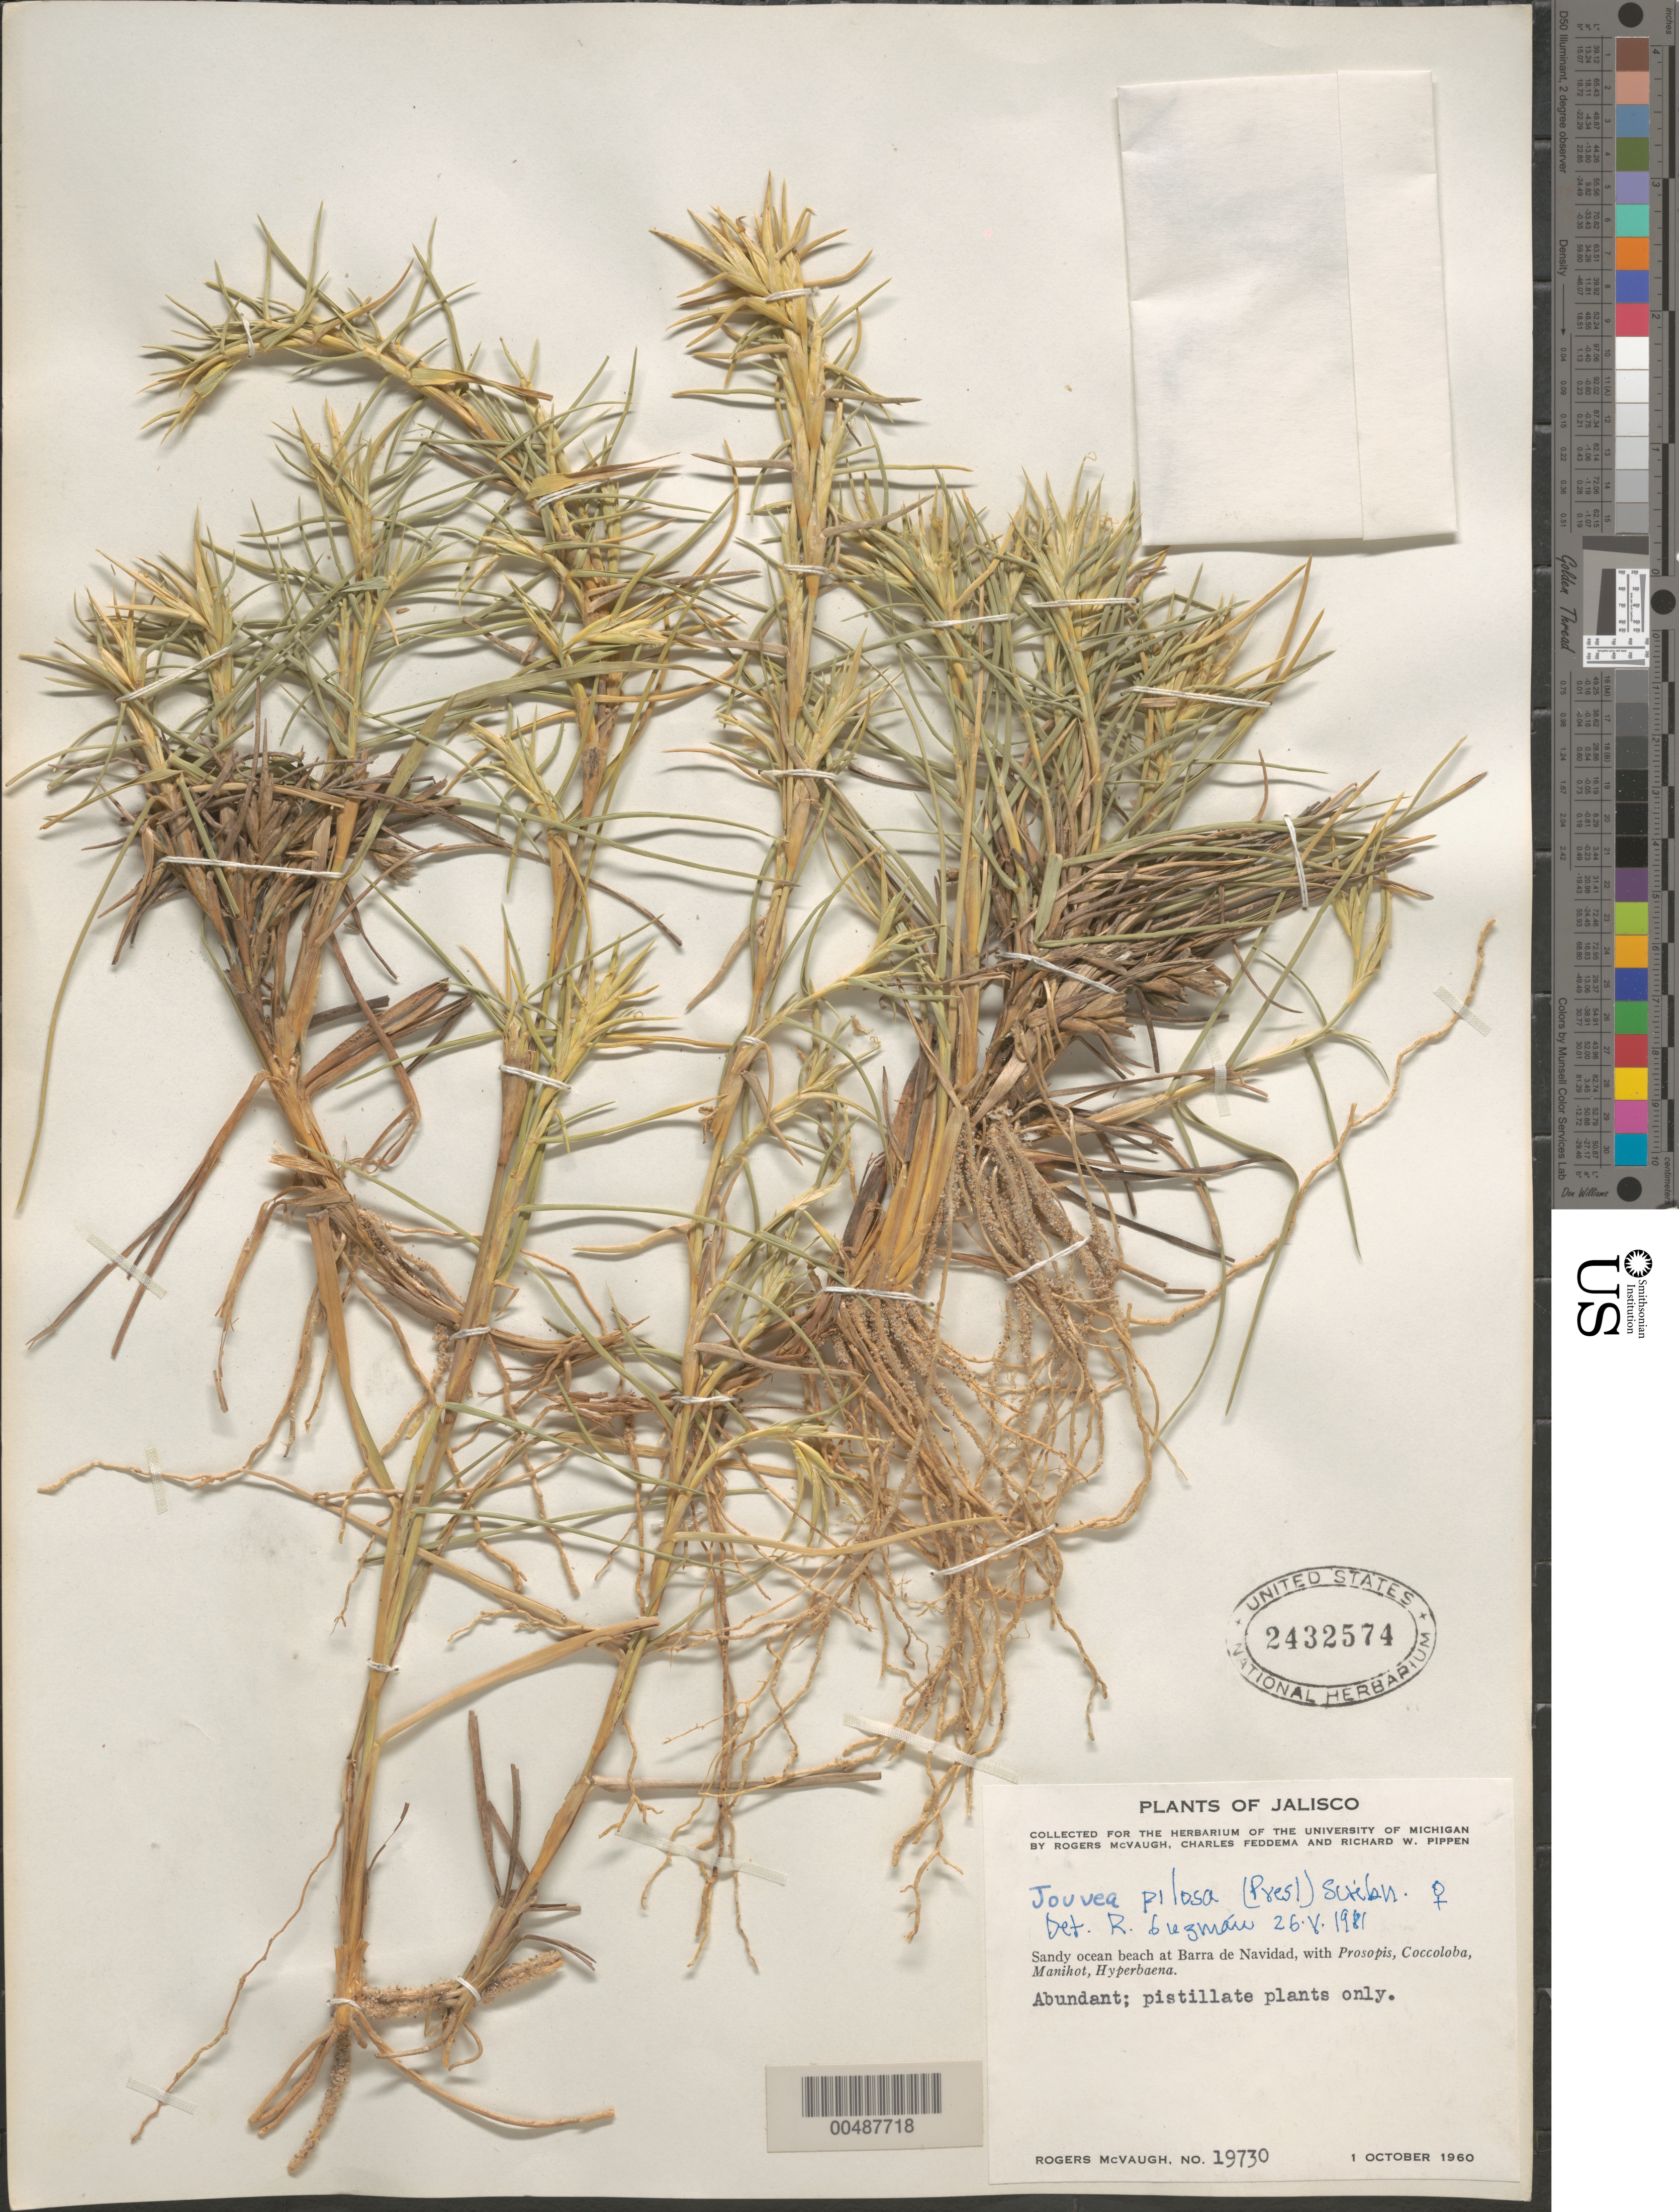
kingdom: Plantae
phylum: Tracheophyta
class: Liliopsida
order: Poales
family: Poaceae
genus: Jouvea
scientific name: Jouvea pilosa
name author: (J. Presl) Scribn.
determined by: Guzm n, R.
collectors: R. McVaugh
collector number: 19730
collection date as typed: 1 Oct 1960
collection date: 1960-10-01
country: Mexico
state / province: Jalisco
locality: Ocean beach at Barra de Navidad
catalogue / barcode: US 2432574